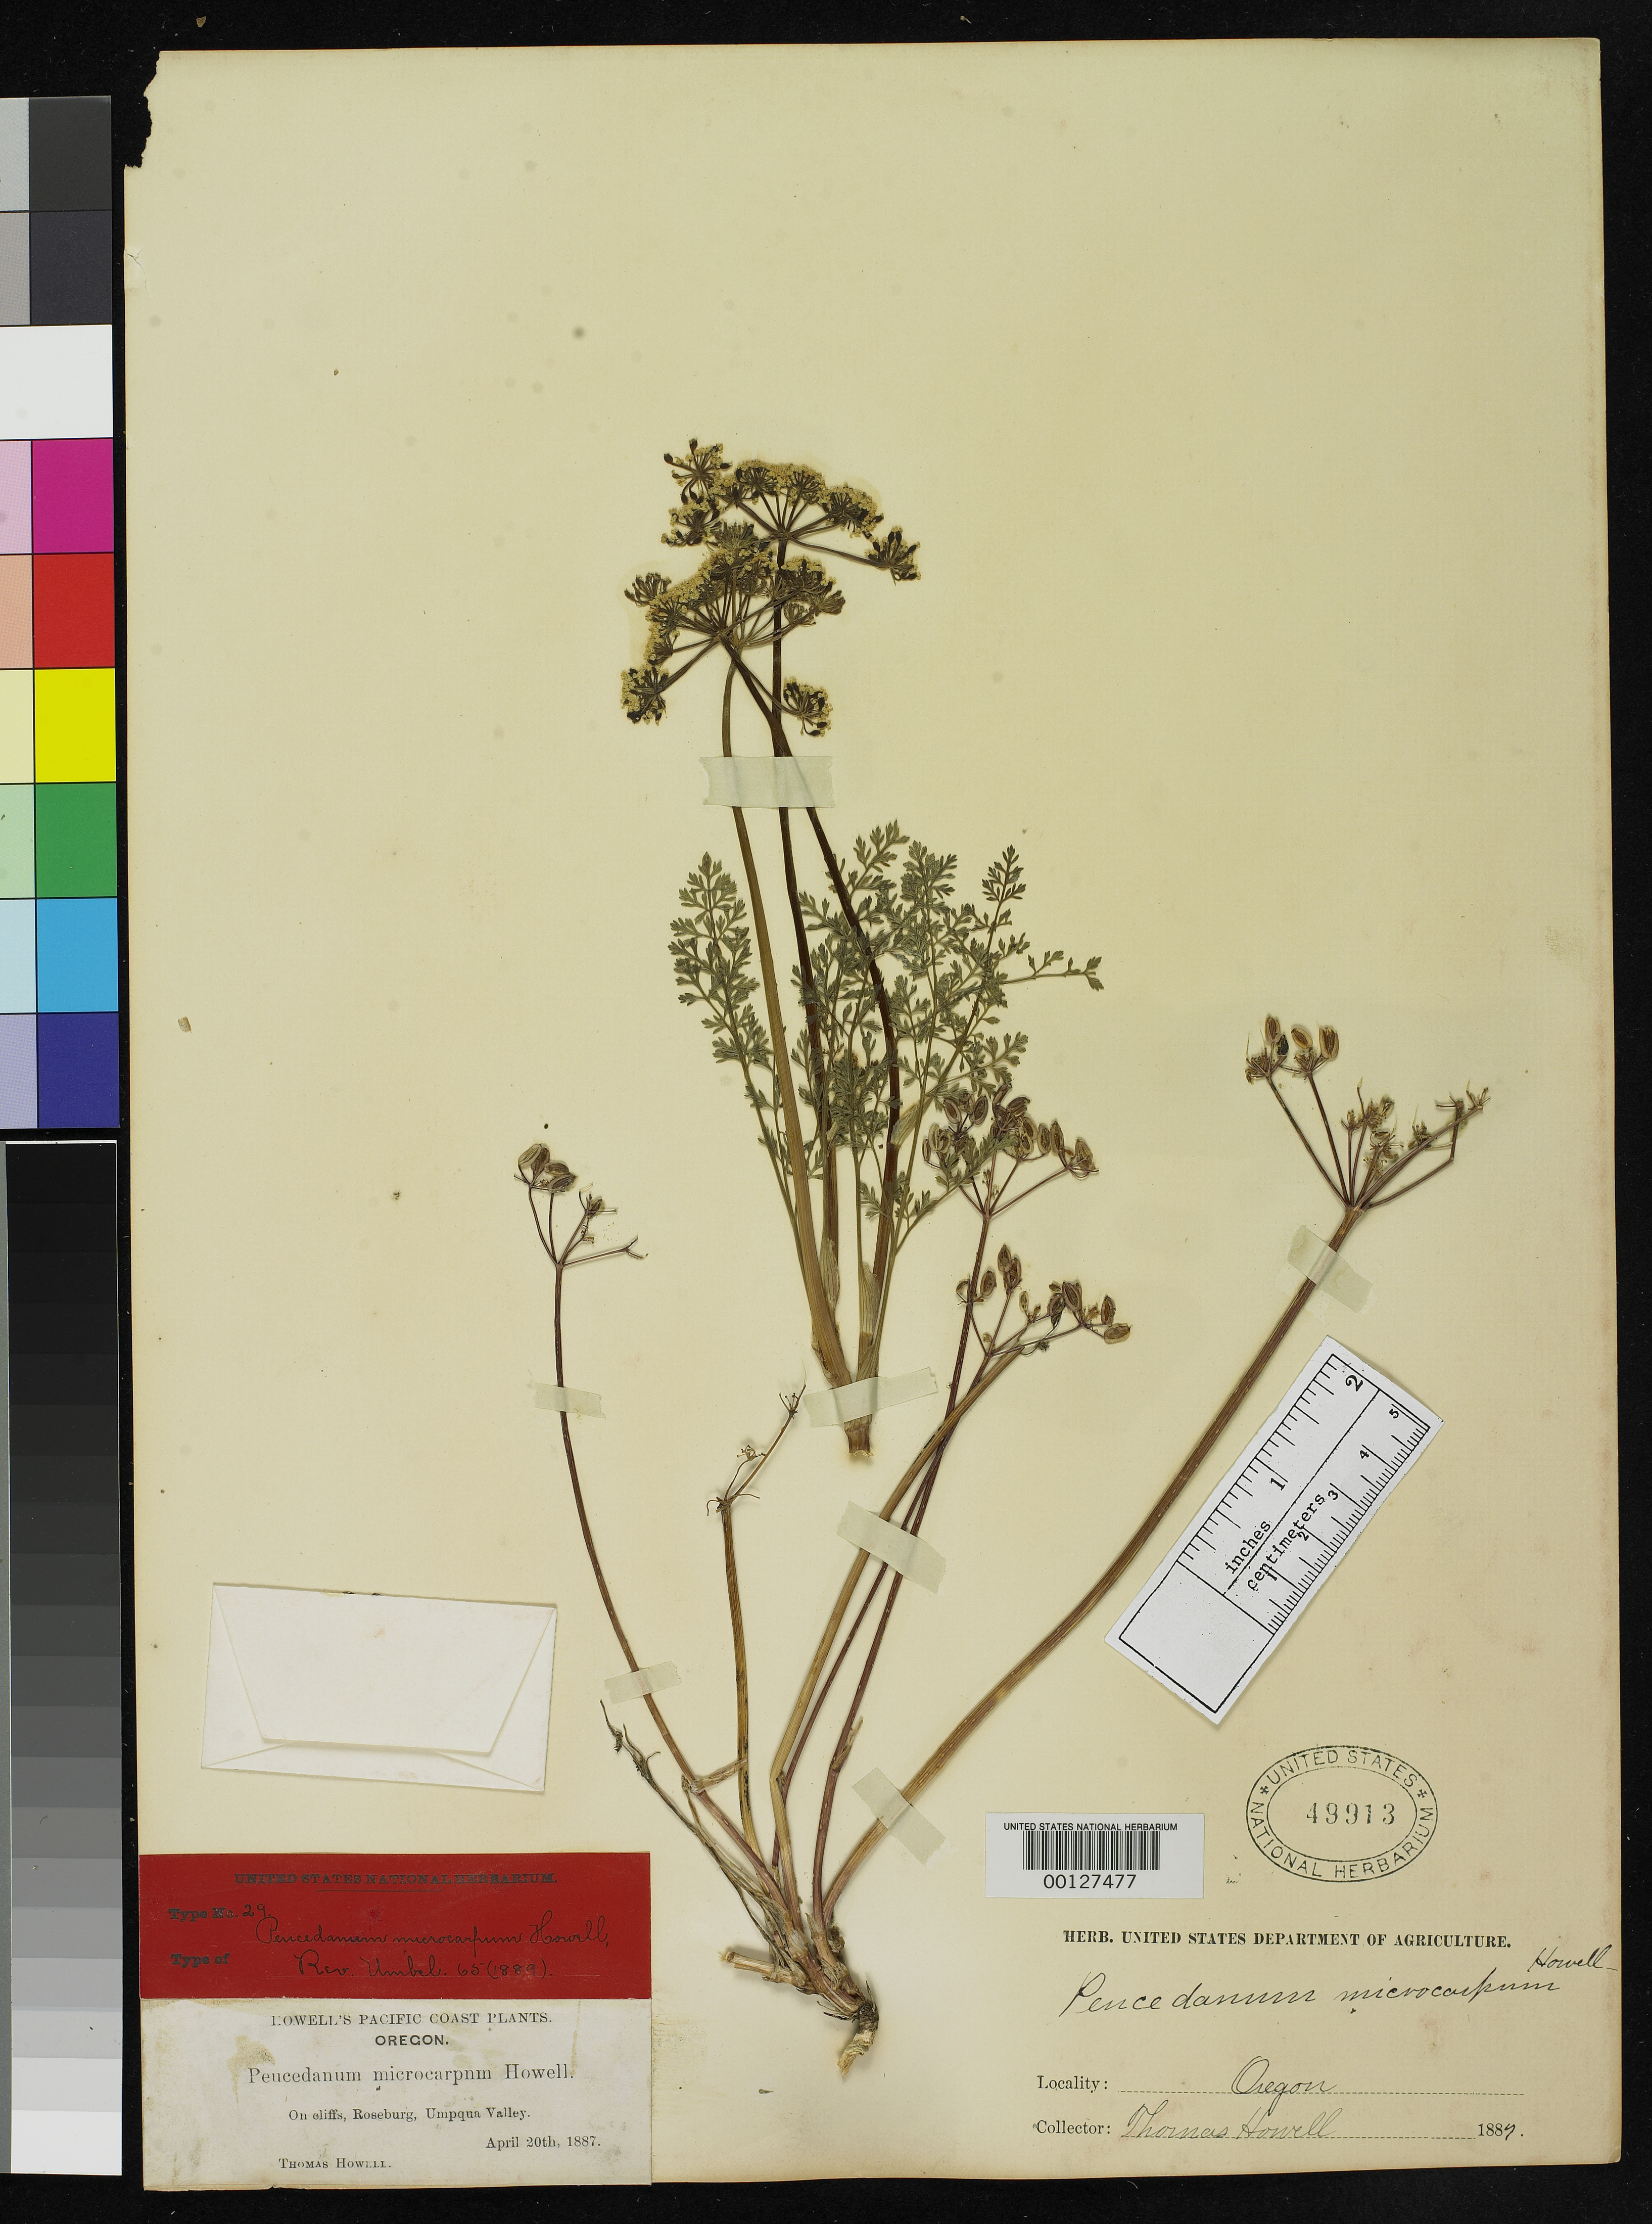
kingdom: Plantae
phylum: Tracheophyta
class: Magnoliopsida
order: Apiales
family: Apiaceae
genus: Peucedanum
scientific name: Peucedanum microcarpum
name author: Howell in J.M. Coult. & Rose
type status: Isotype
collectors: T. J. Howell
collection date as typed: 20 Apr 1887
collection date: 1887-04-20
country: United States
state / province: Oregon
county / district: Douglas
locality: Roseburg.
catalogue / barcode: US 49913